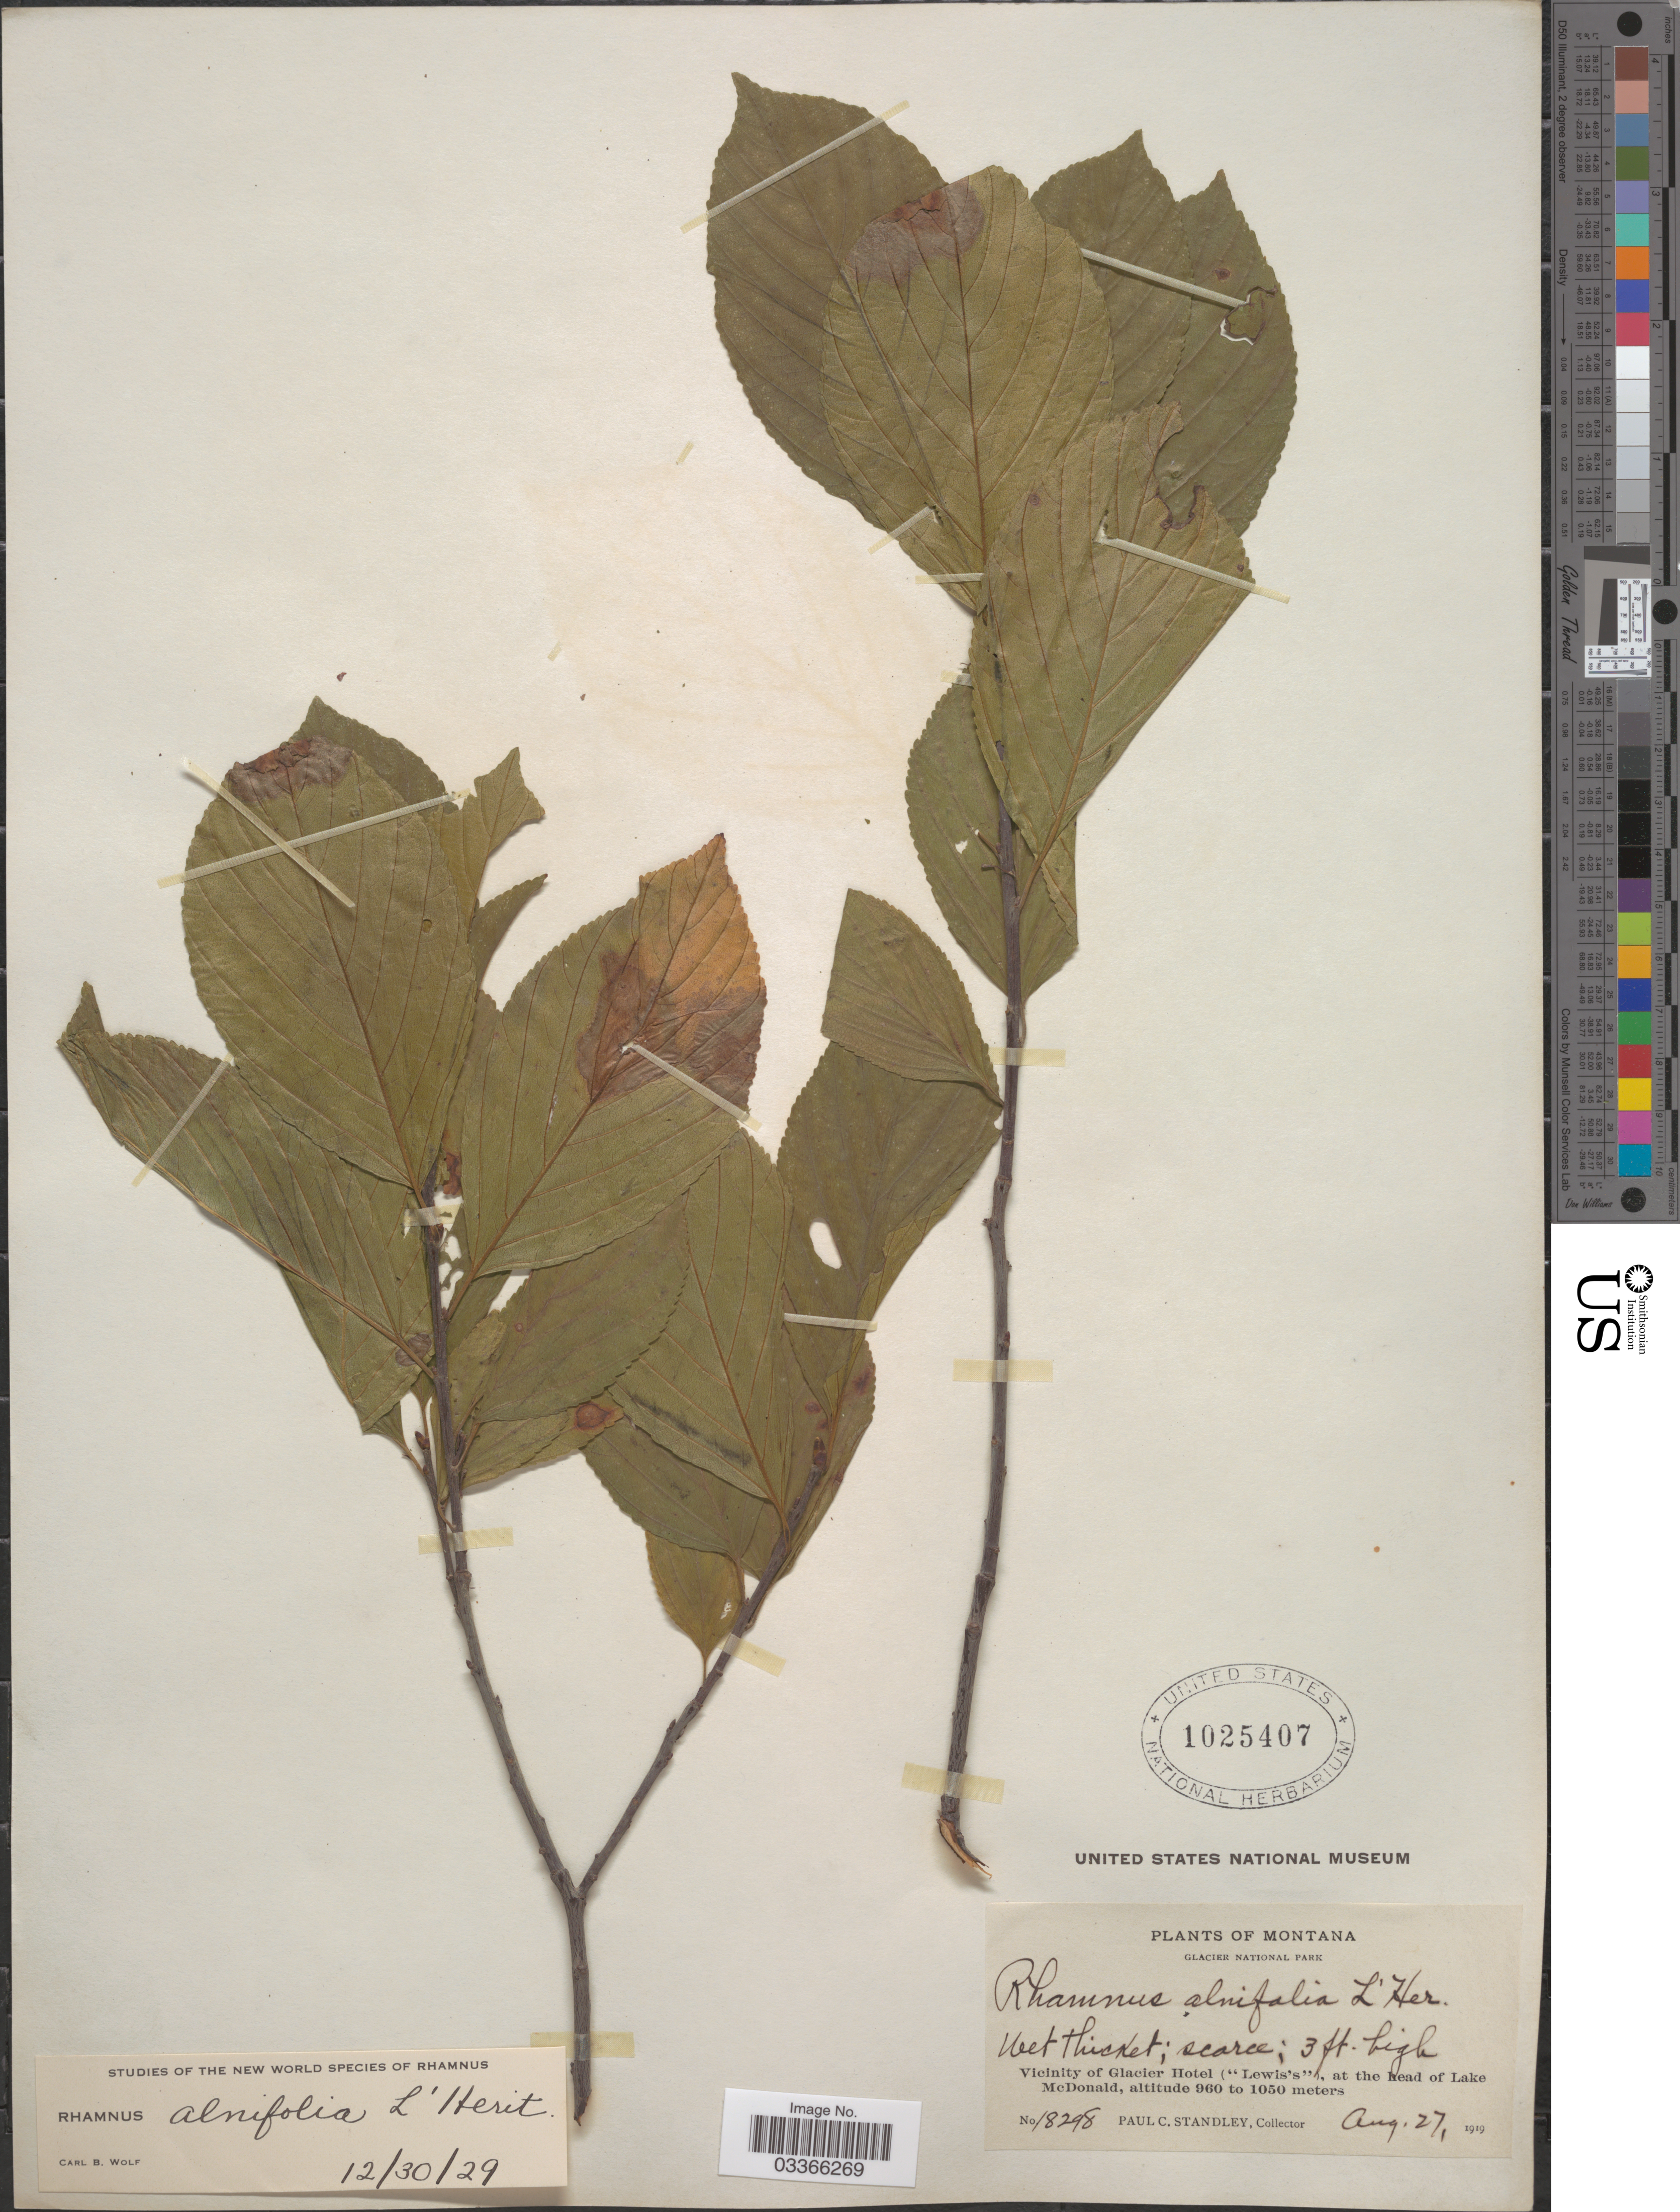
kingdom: Plantae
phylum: Tracheophyta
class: Magnoliopsida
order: Rosales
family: Rhamnaceae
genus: Rhamnus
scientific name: Rhamnus alnifolia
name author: L'Hér.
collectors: P. C. Standley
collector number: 18298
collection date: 1919-08-27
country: United States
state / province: Montana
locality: Glacier National Park, Vicinity of Glacier Hotel ("Lewis's"), at the head of Lake McDonald.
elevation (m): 960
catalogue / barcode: US 1025407